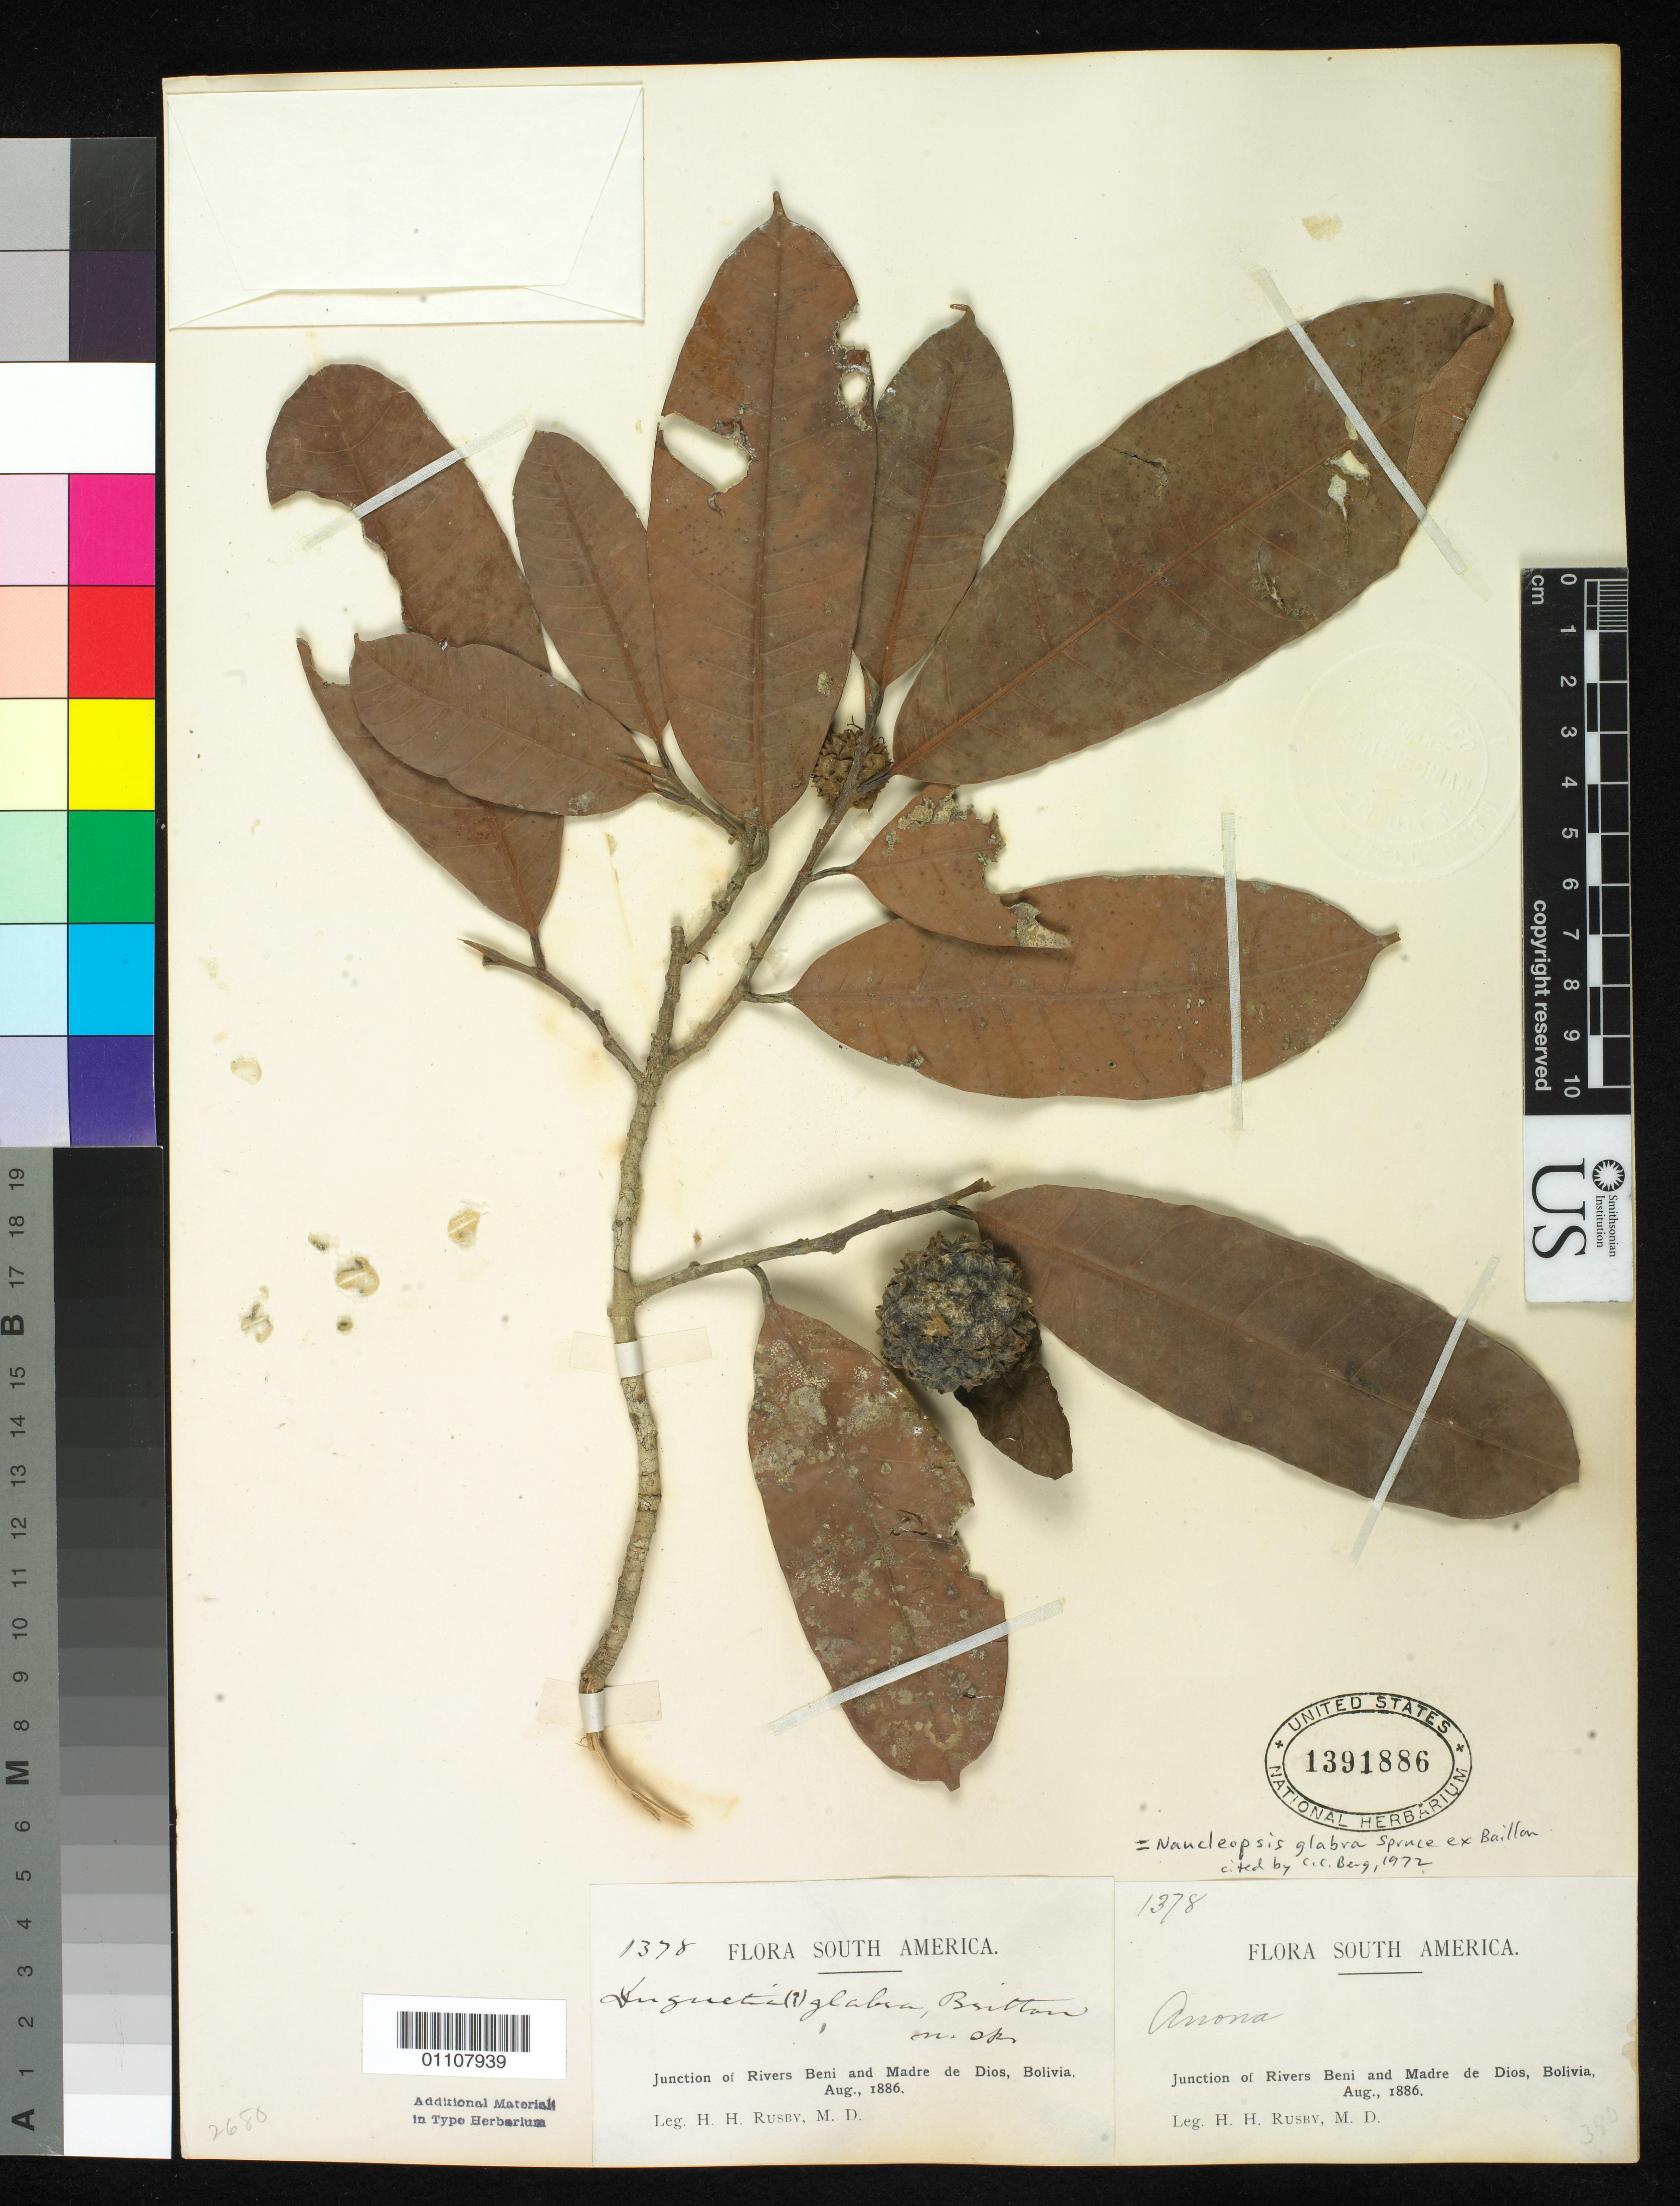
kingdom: Plantae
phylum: Tracheophyta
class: Magnoliopsida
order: Magnoliales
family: Annonaceae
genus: Duguetia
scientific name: Duguetia glabra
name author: Britton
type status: Isotype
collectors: H. H. Rusby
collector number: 1378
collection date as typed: Aug 1886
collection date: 1886-08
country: Bolivia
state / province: Beni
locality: Junction of Rivers Beni and Madre de Dios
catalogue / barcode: US 1391886